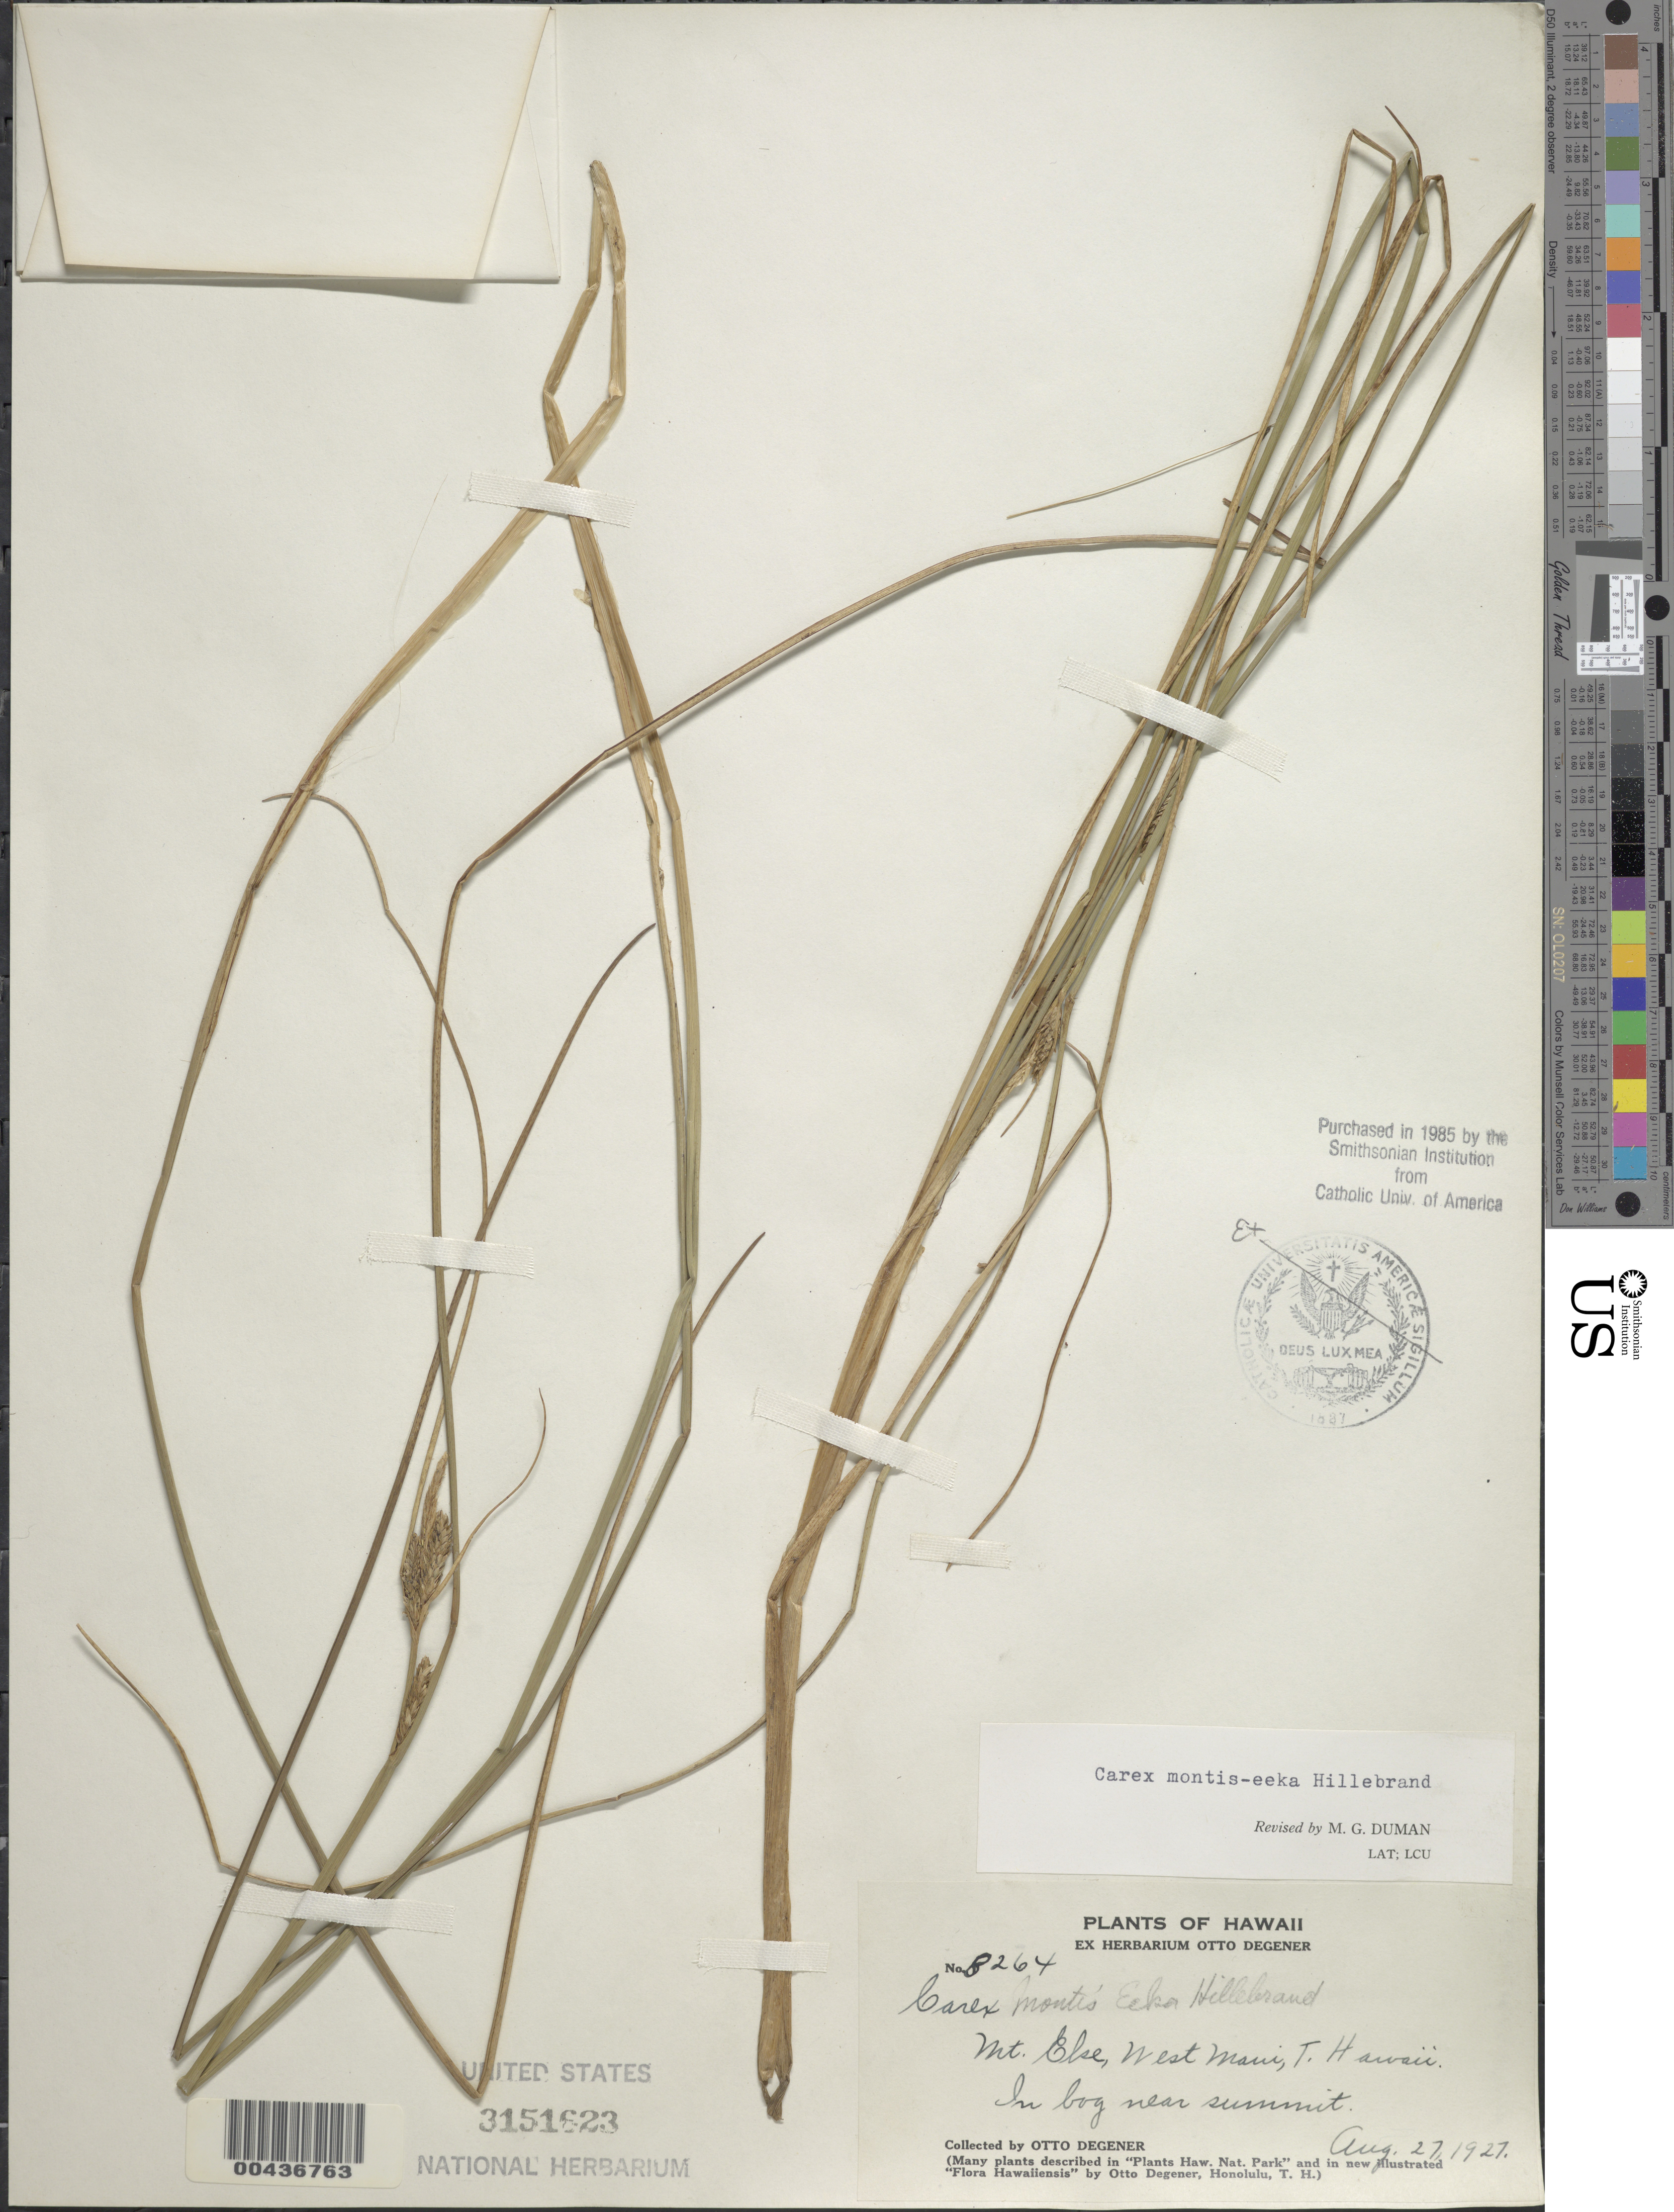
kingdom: Plantae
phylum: Tracheophyta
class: Liliopsida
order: Poales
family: Cyperaceae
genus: Carex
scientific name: Carex montis-eeka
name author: Hillebr.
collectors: O. Degener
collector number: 8264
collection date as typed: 27 Aug 1927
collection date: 1927-08-27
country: United States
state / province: Hawaii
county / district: Maui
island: Maui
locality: Mount Eke, W Maui, near summit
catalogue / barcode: US 3151623